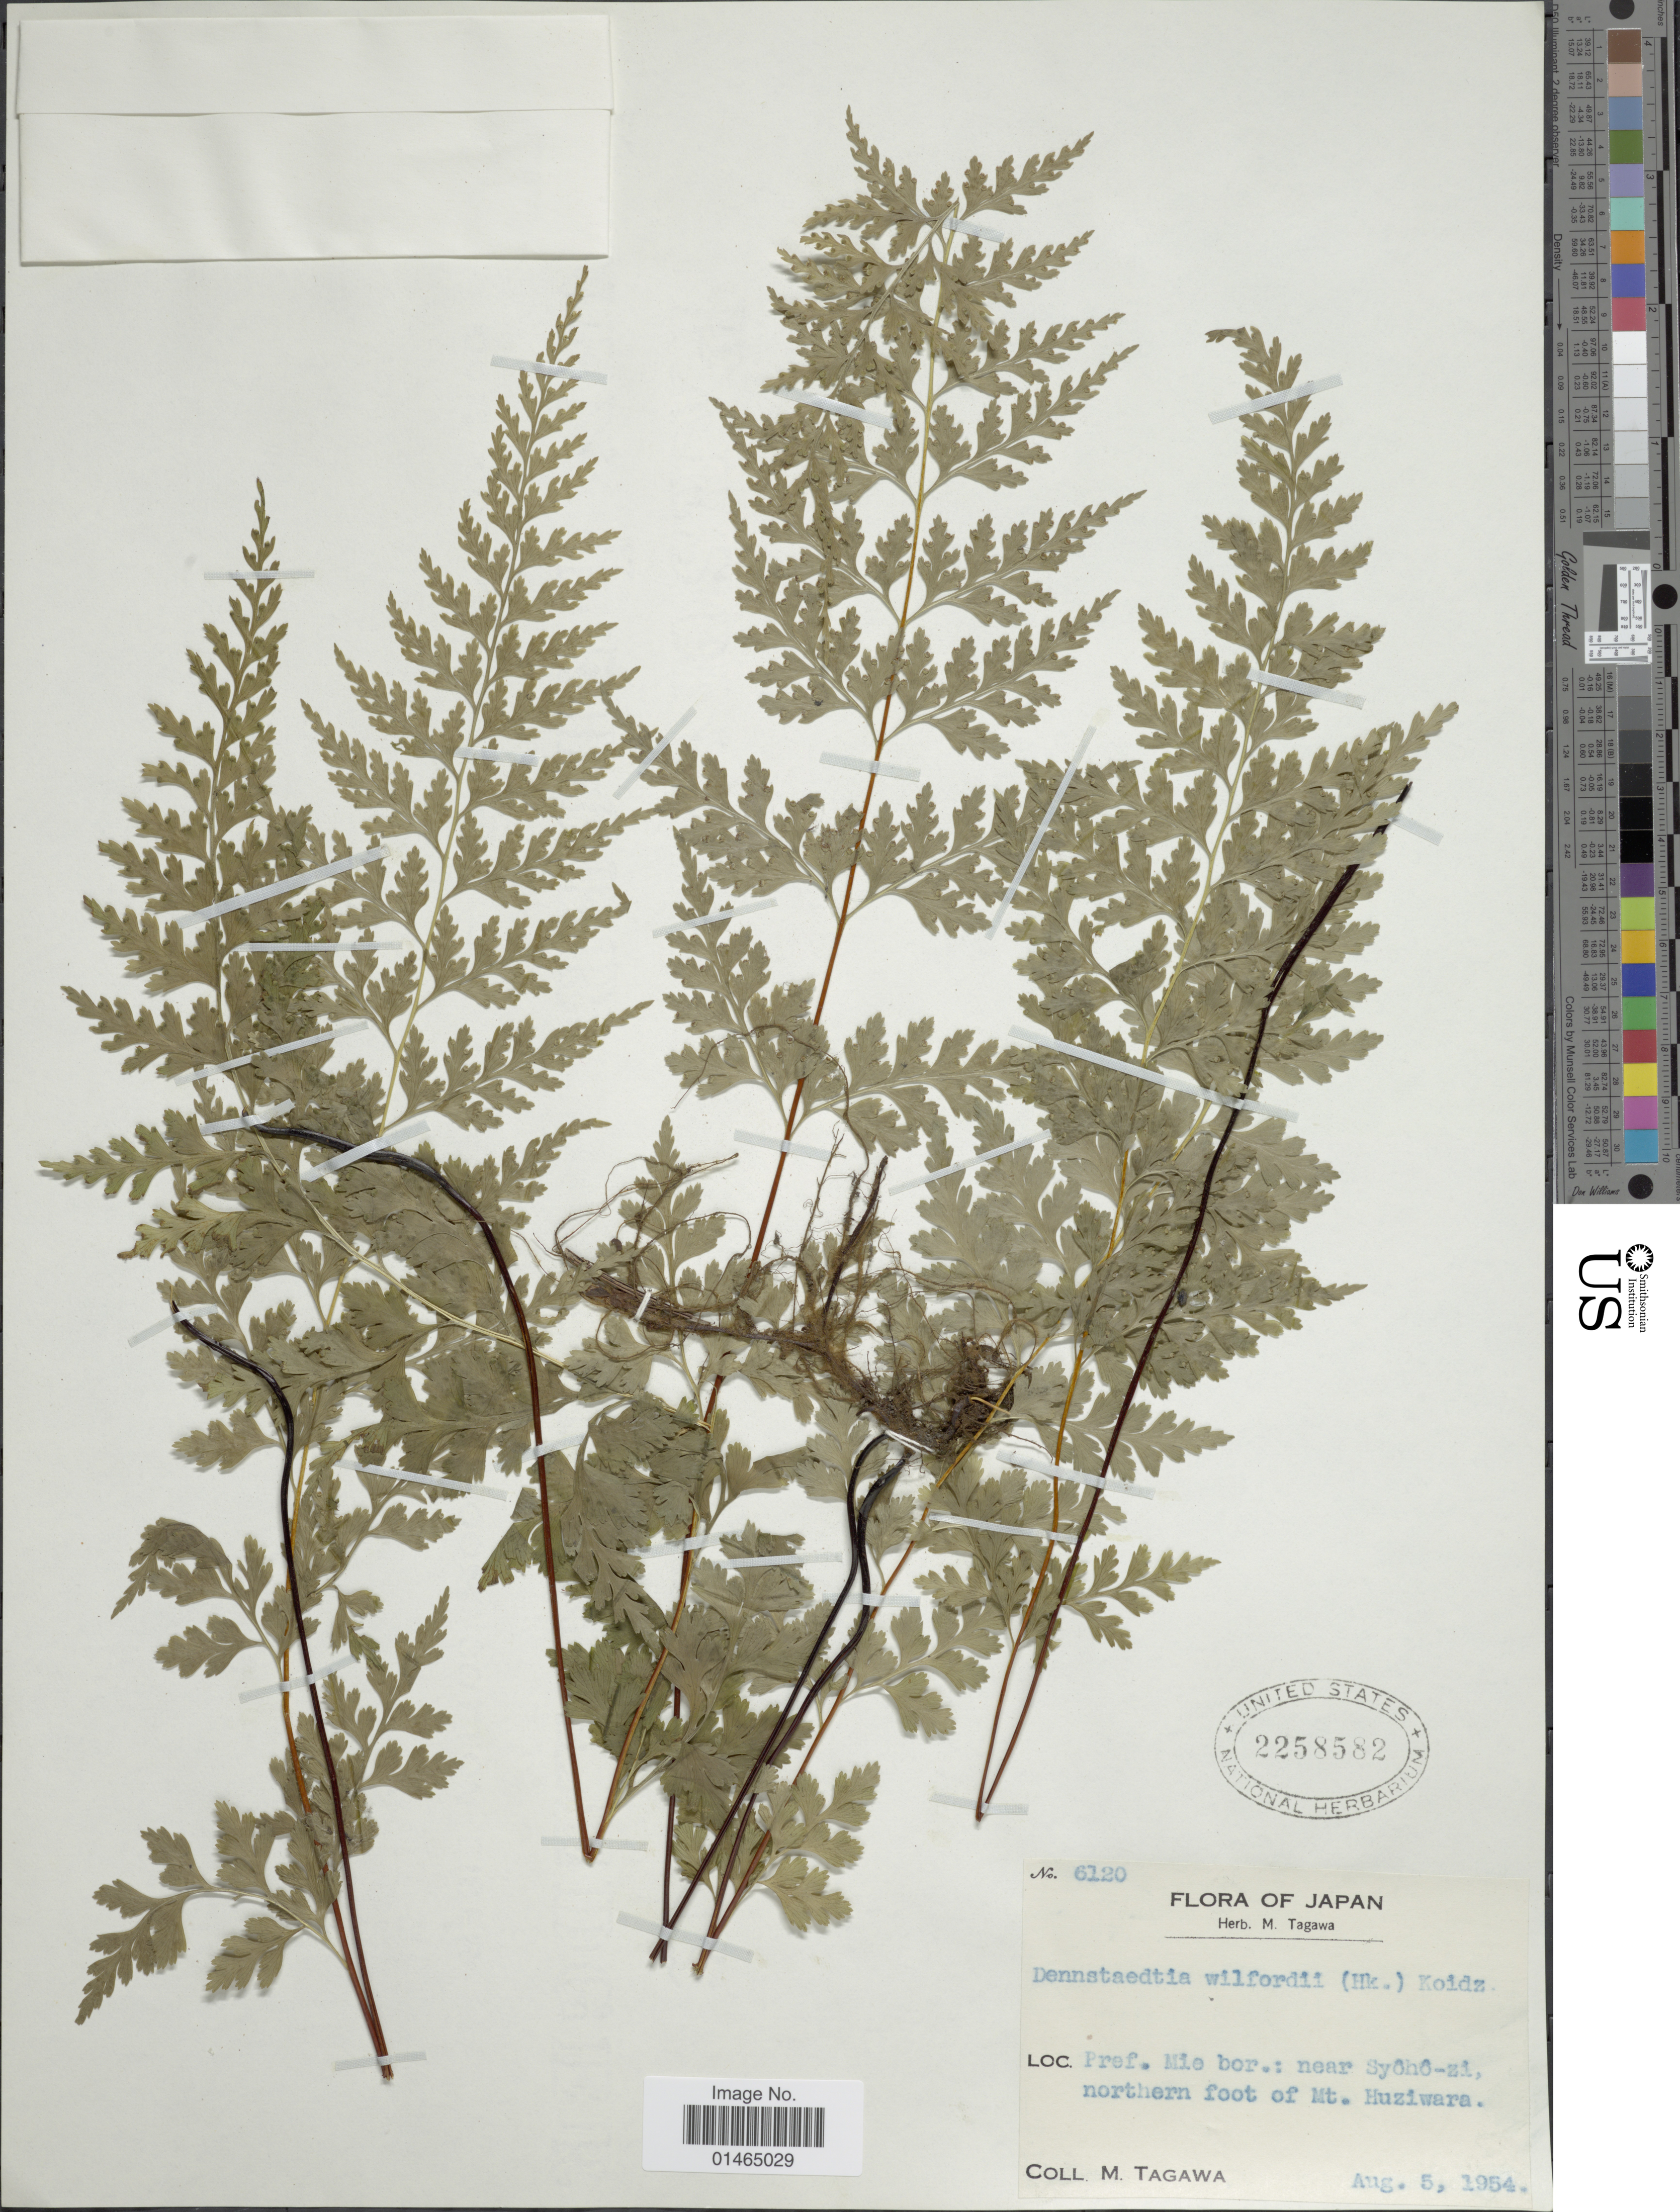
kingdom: Plantae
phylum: Tracheophyta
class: Polypodiopsida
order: Polypodiales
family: Dennstaedtiaceae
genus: Dennstaedtia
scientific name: Dennstaedtia wilfordii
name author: (T. Moore) Christ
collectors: M. Tagawa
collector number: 6120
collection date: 1954-08-05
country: Japan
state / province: Mie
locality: Near Syôhô-zi, northern foot of Mt. Huziwara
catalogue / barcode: US 2258582